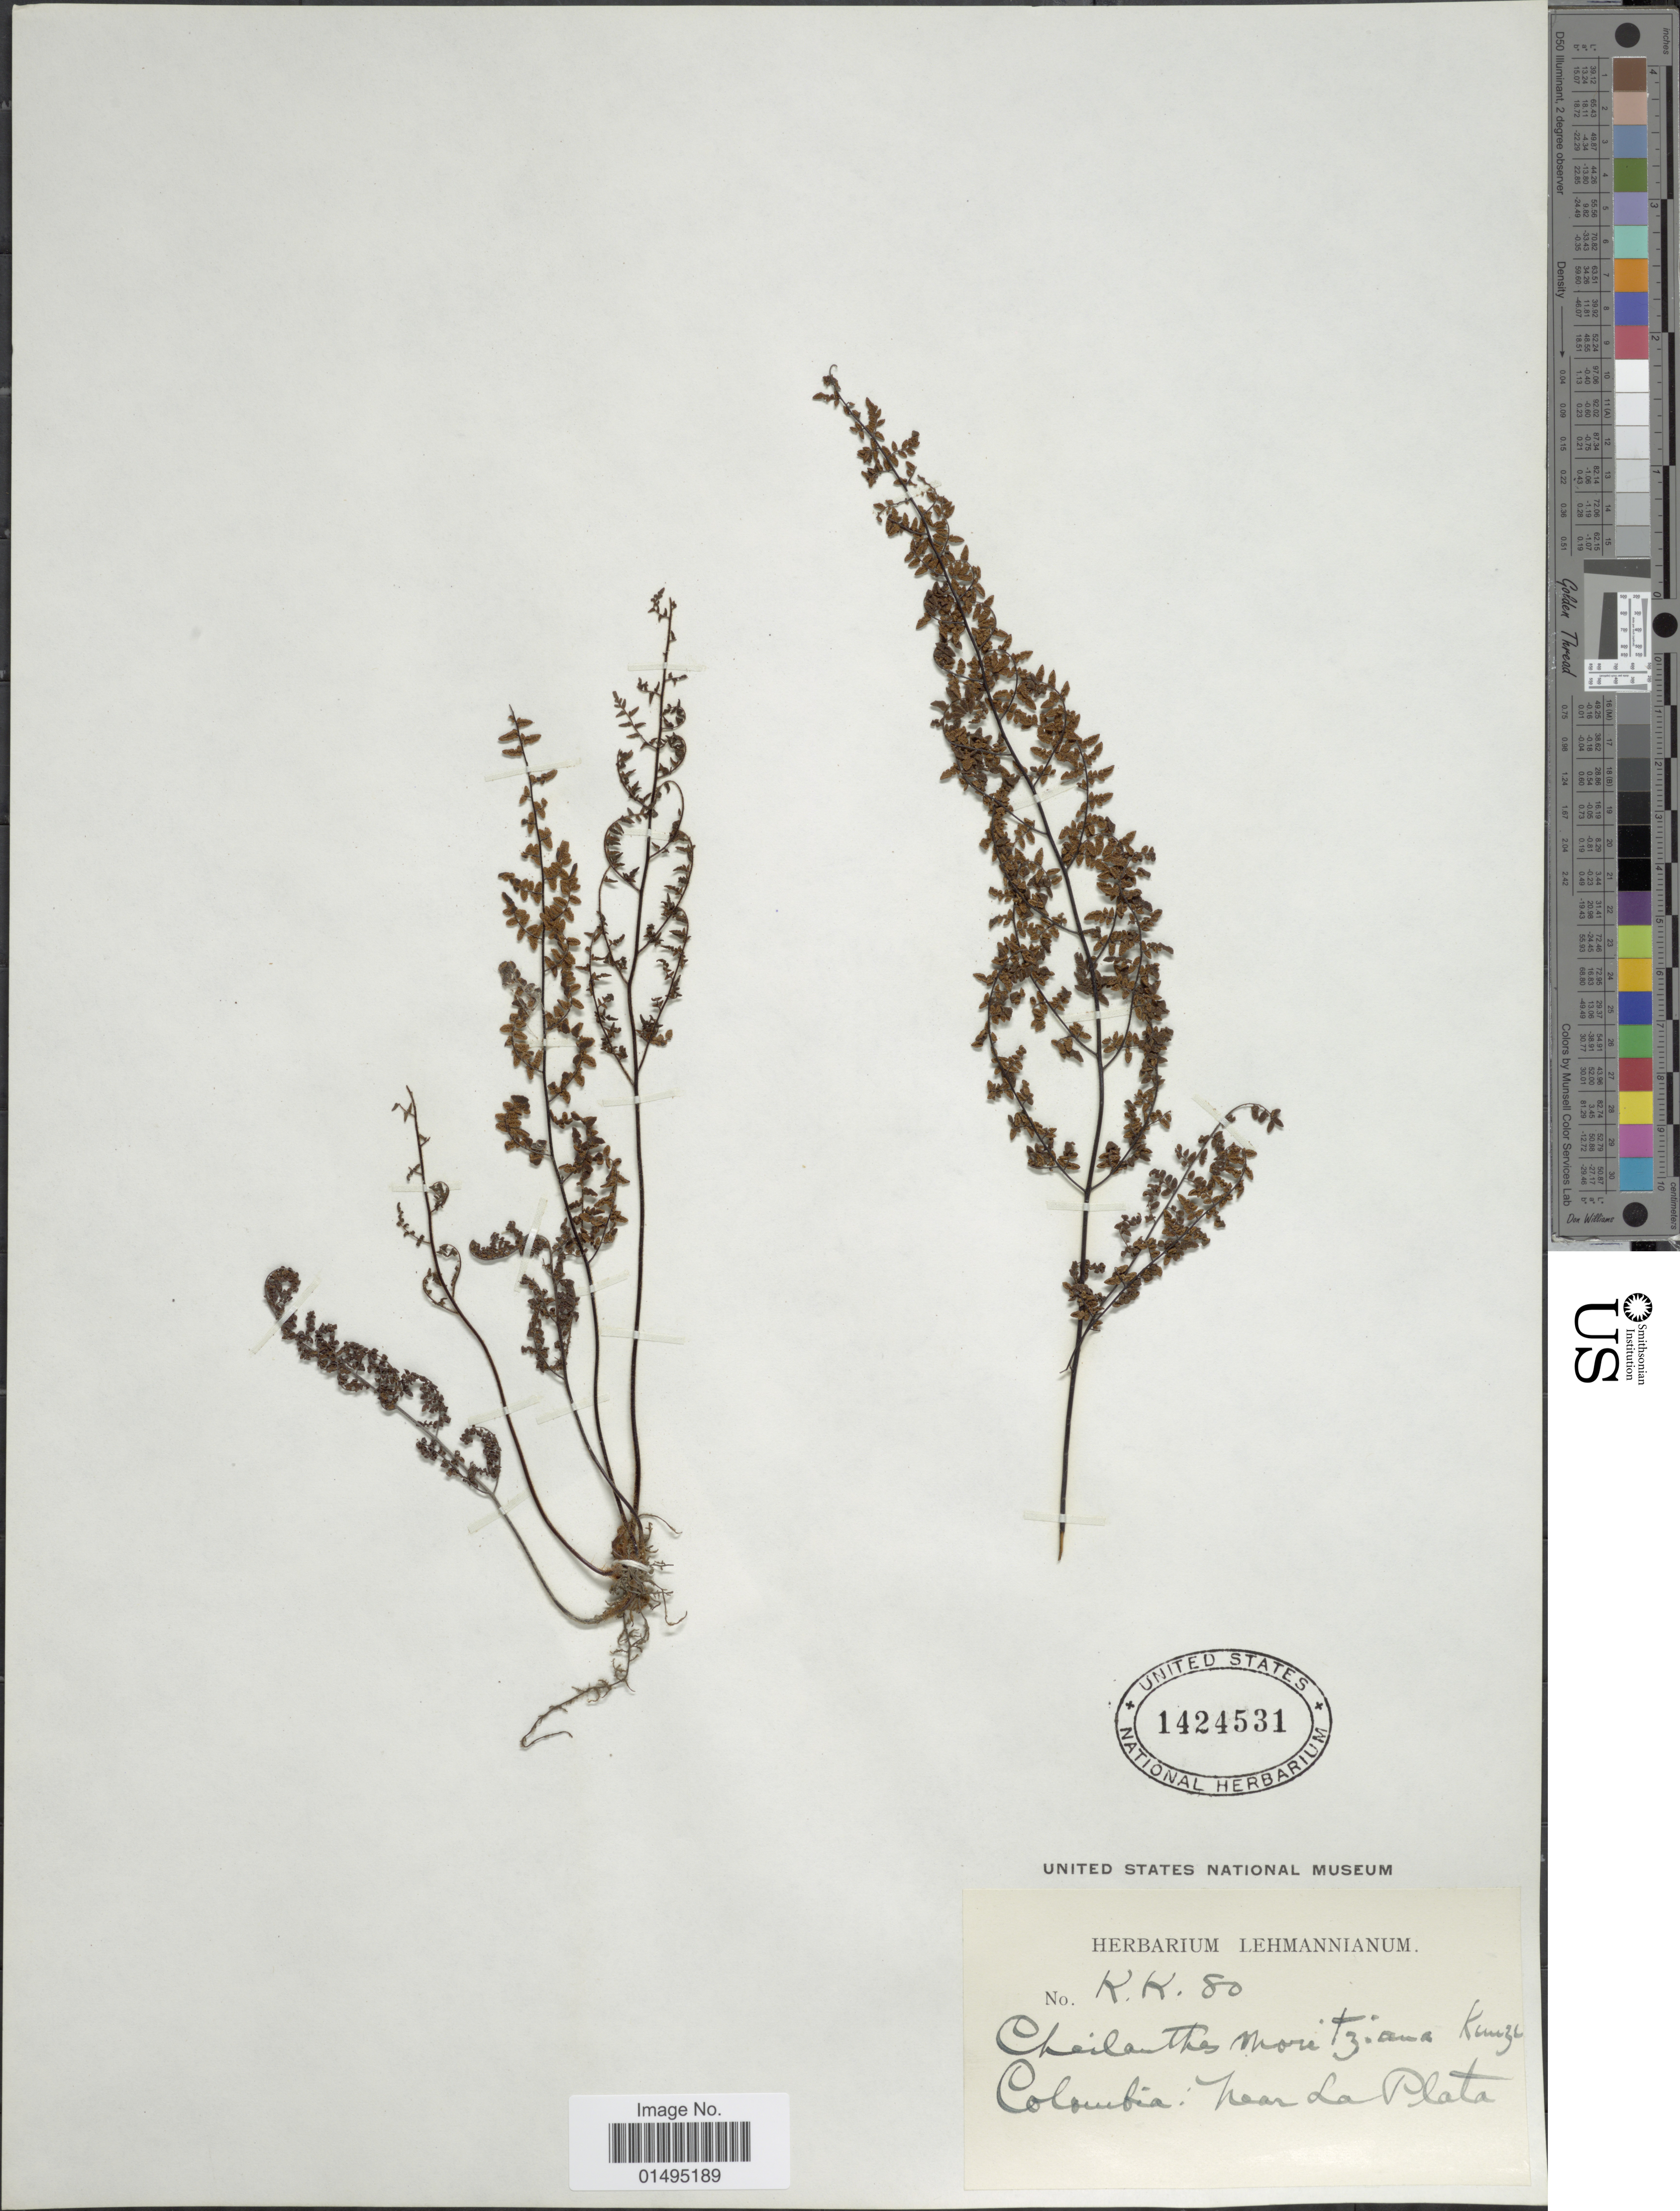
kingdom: Plantae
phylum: Tracheophyta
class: Polypodiopsida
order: Polypodiales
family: Pteridaceae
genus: Myriopteris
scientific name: Myriopteris microphylla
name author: (Sw.) Grusz & Windham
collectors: ex herb. Lehmannianum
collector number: KK80*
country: Colombia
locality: Colombia: near La Plata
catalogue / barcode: US 1424531